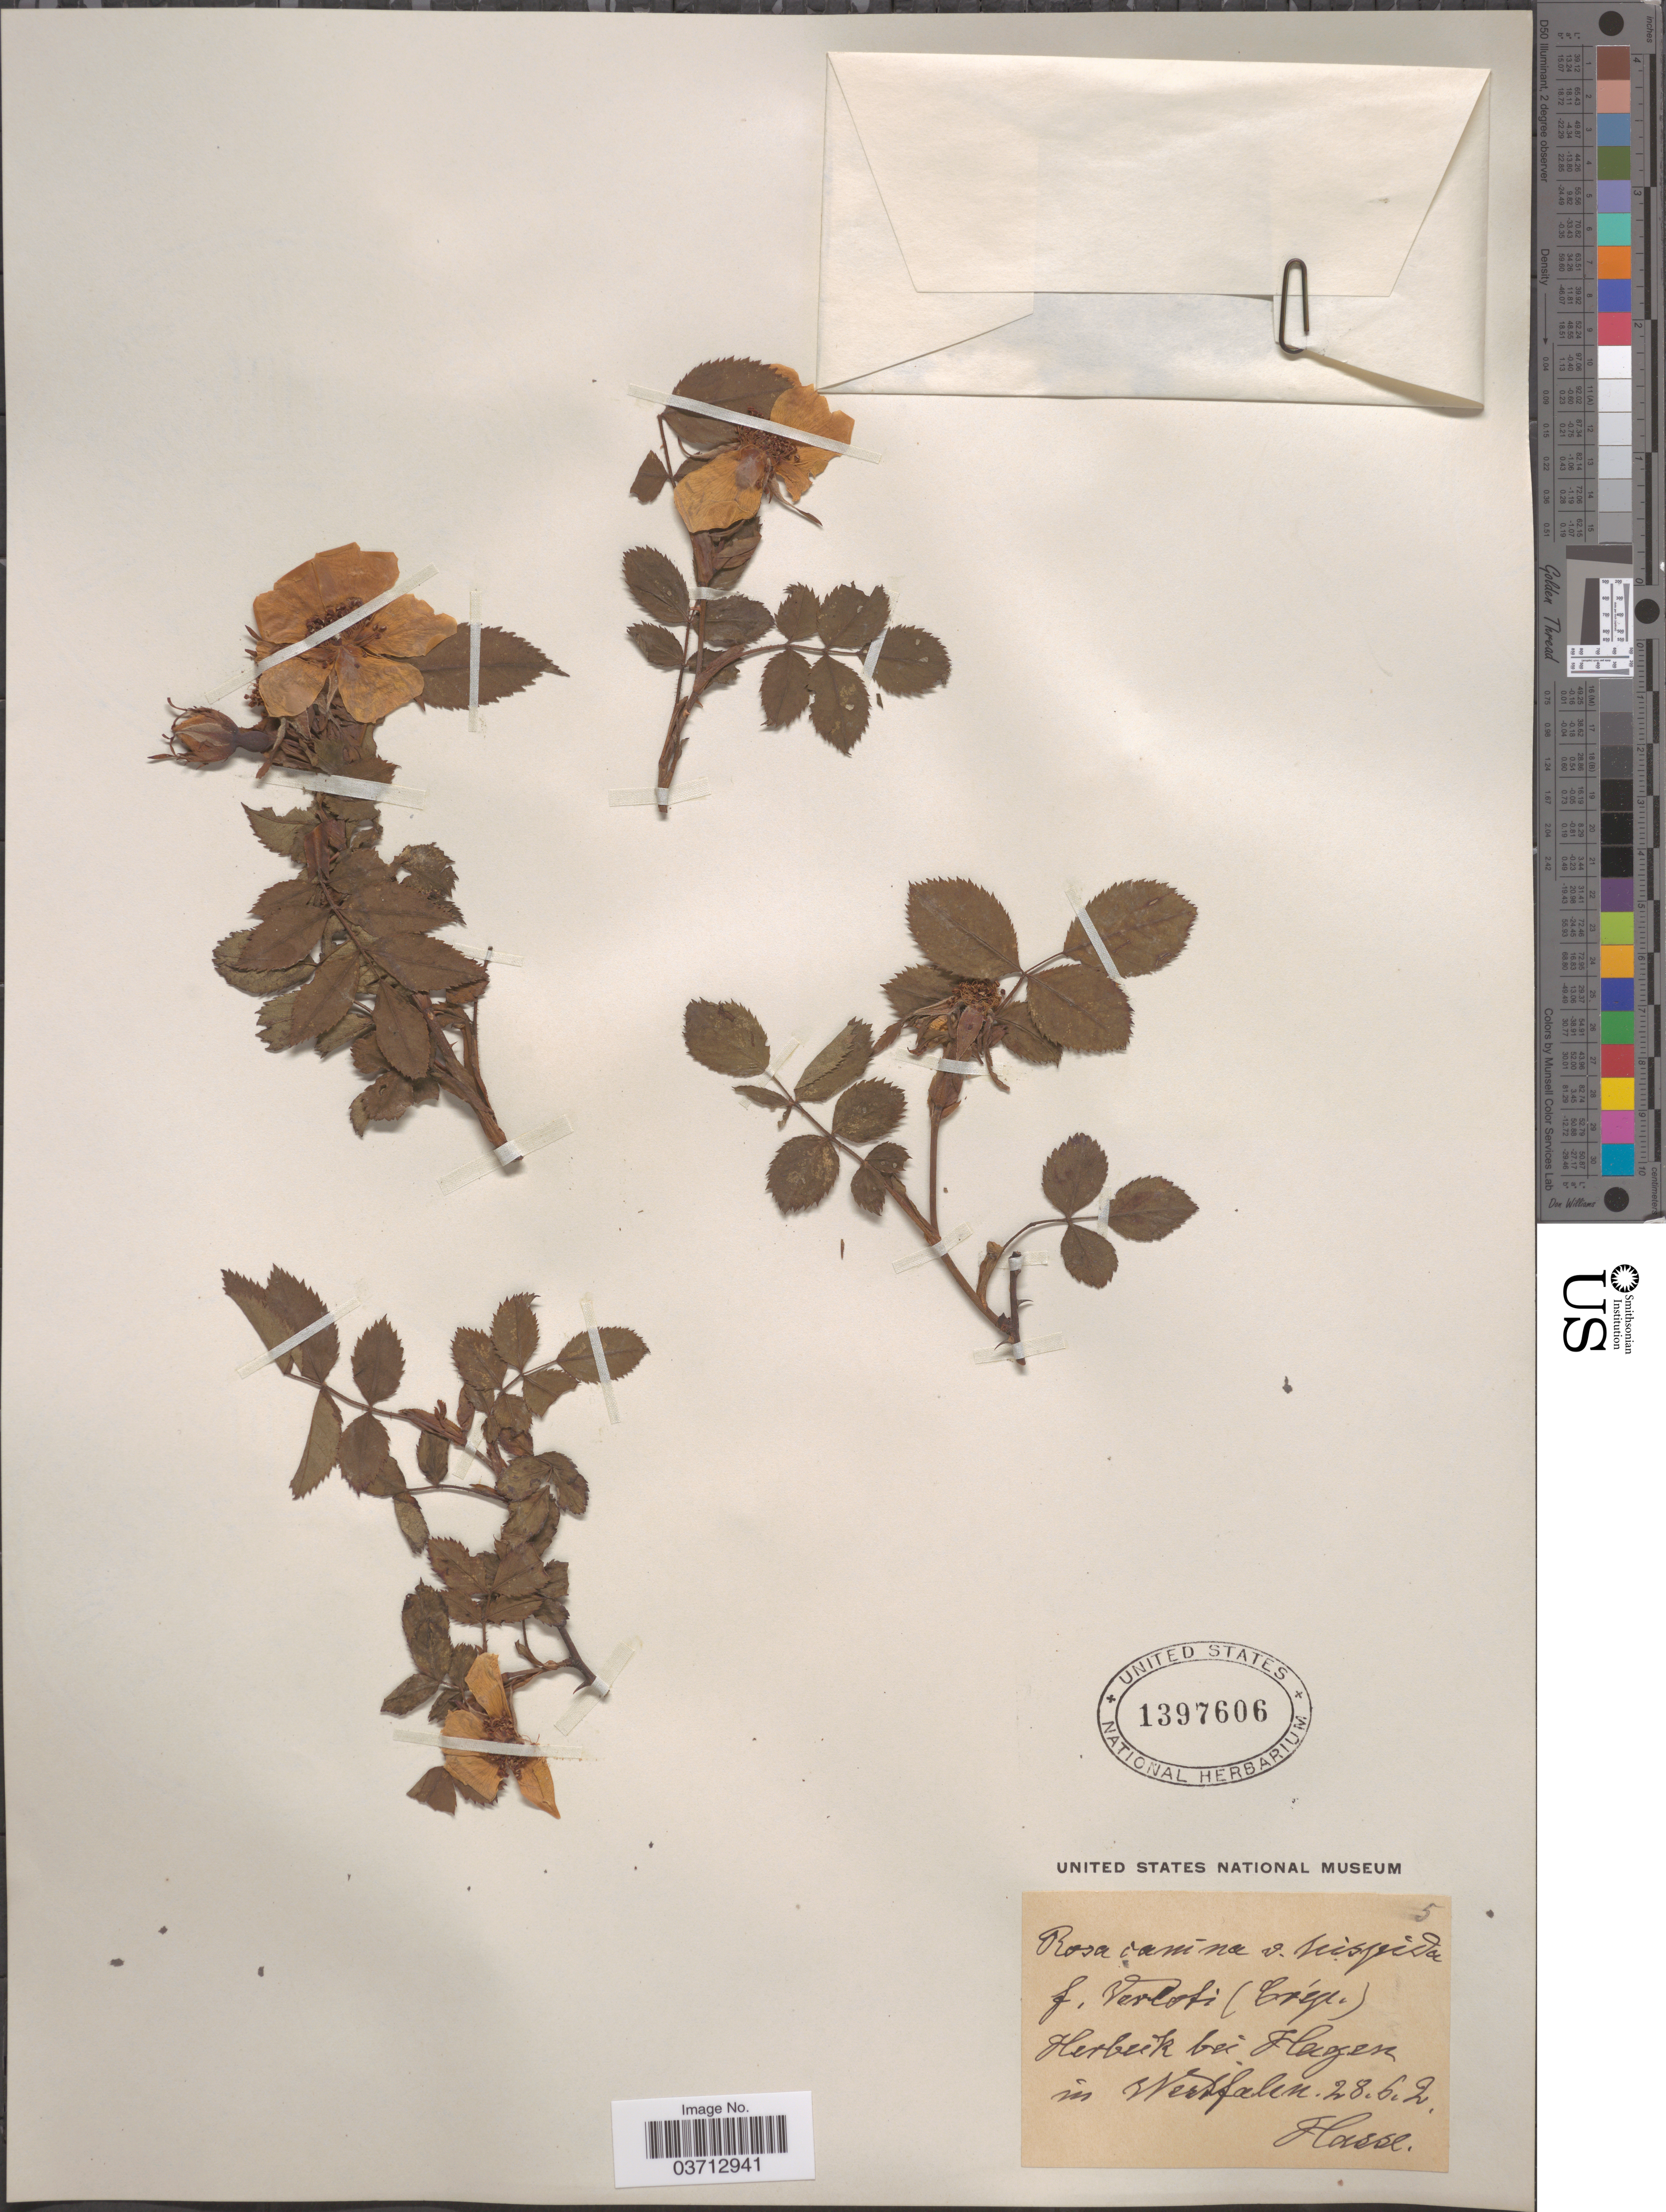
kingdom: Plantae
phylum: Tracheophyta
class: Magnoliopsida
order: Rosales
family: Rosaceae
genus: Rosa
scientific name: Rosa canina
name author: L.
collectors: -. Hasse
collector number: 5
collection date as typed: Transcribed d/m/y: 28/6/2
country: Germany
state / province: Nordrhein-Westfalen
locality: Herbiek bei Flagen in Westfalen.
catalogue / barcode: US 1397606